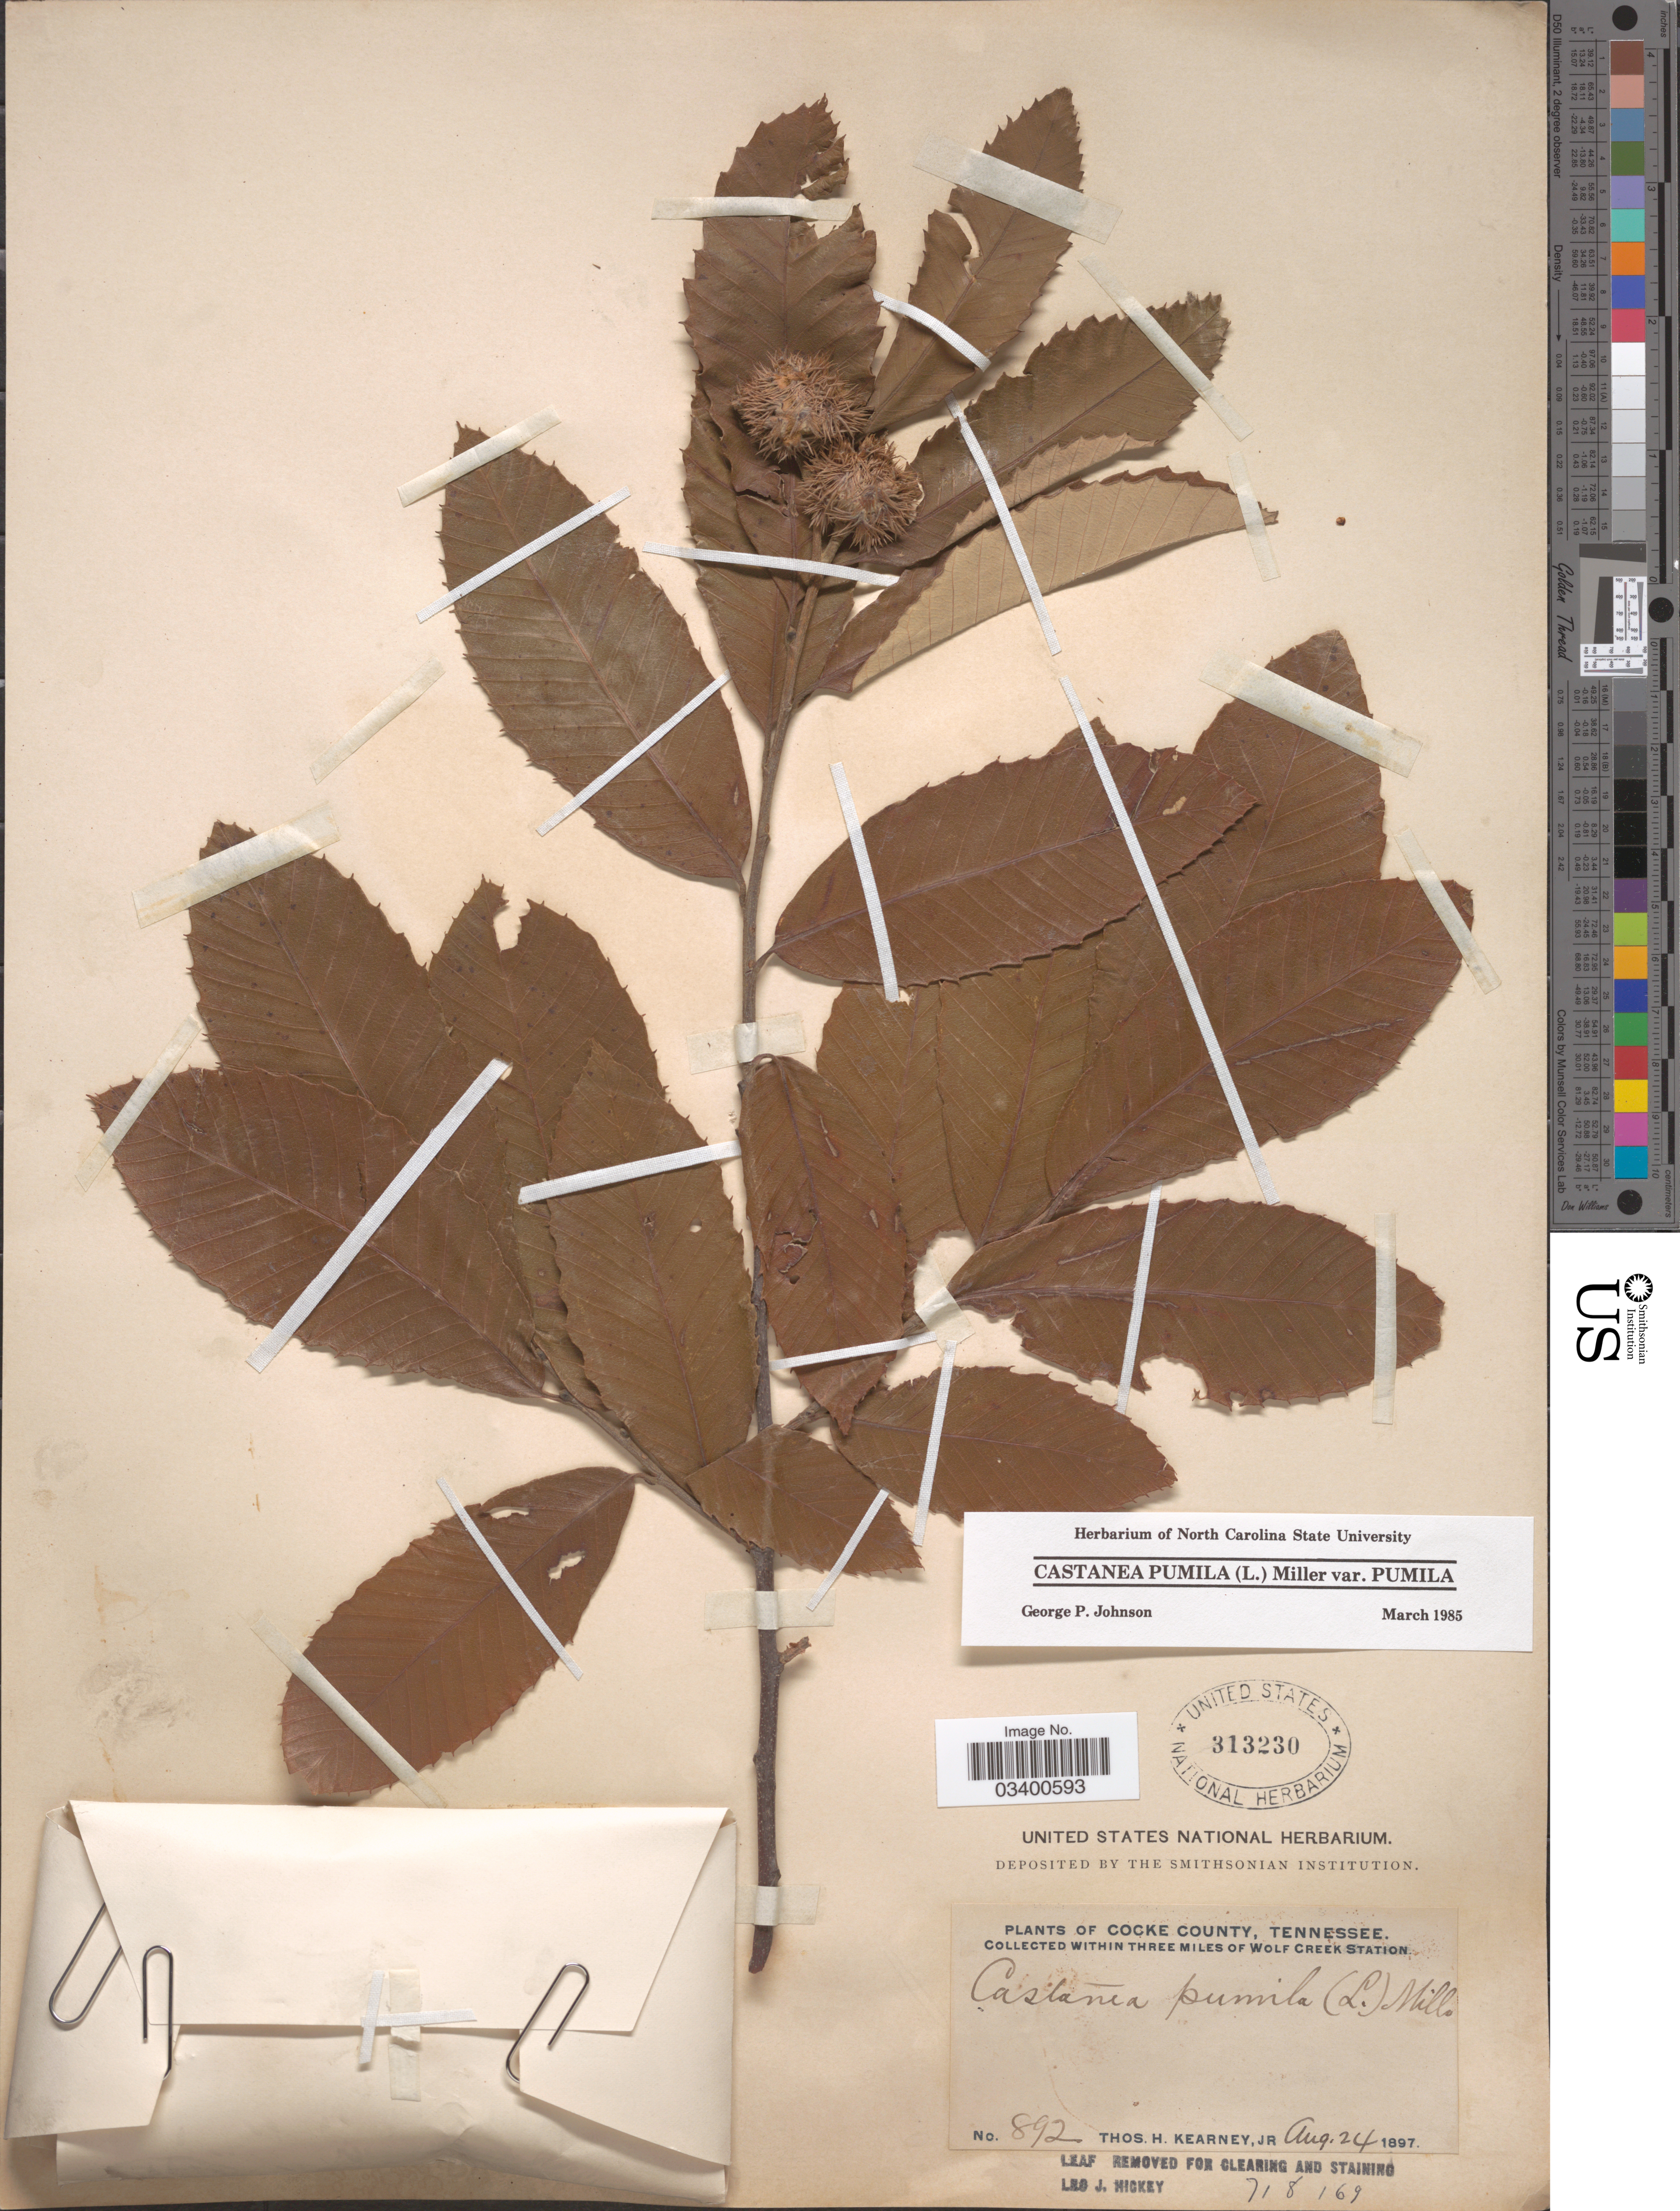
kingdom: Plantae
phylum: Tracheophyta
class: Magnoliopsida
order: Fagales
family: Fagaceae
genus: Castanea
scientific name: Castanea pumila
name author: (L.) Mill.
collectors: T. H. Kearney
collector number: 892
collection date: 1897-08-24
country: United States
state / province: Tennessee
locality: Cocke County. Within Three Miles of Wolf Creek Station.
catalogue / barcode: US 313230